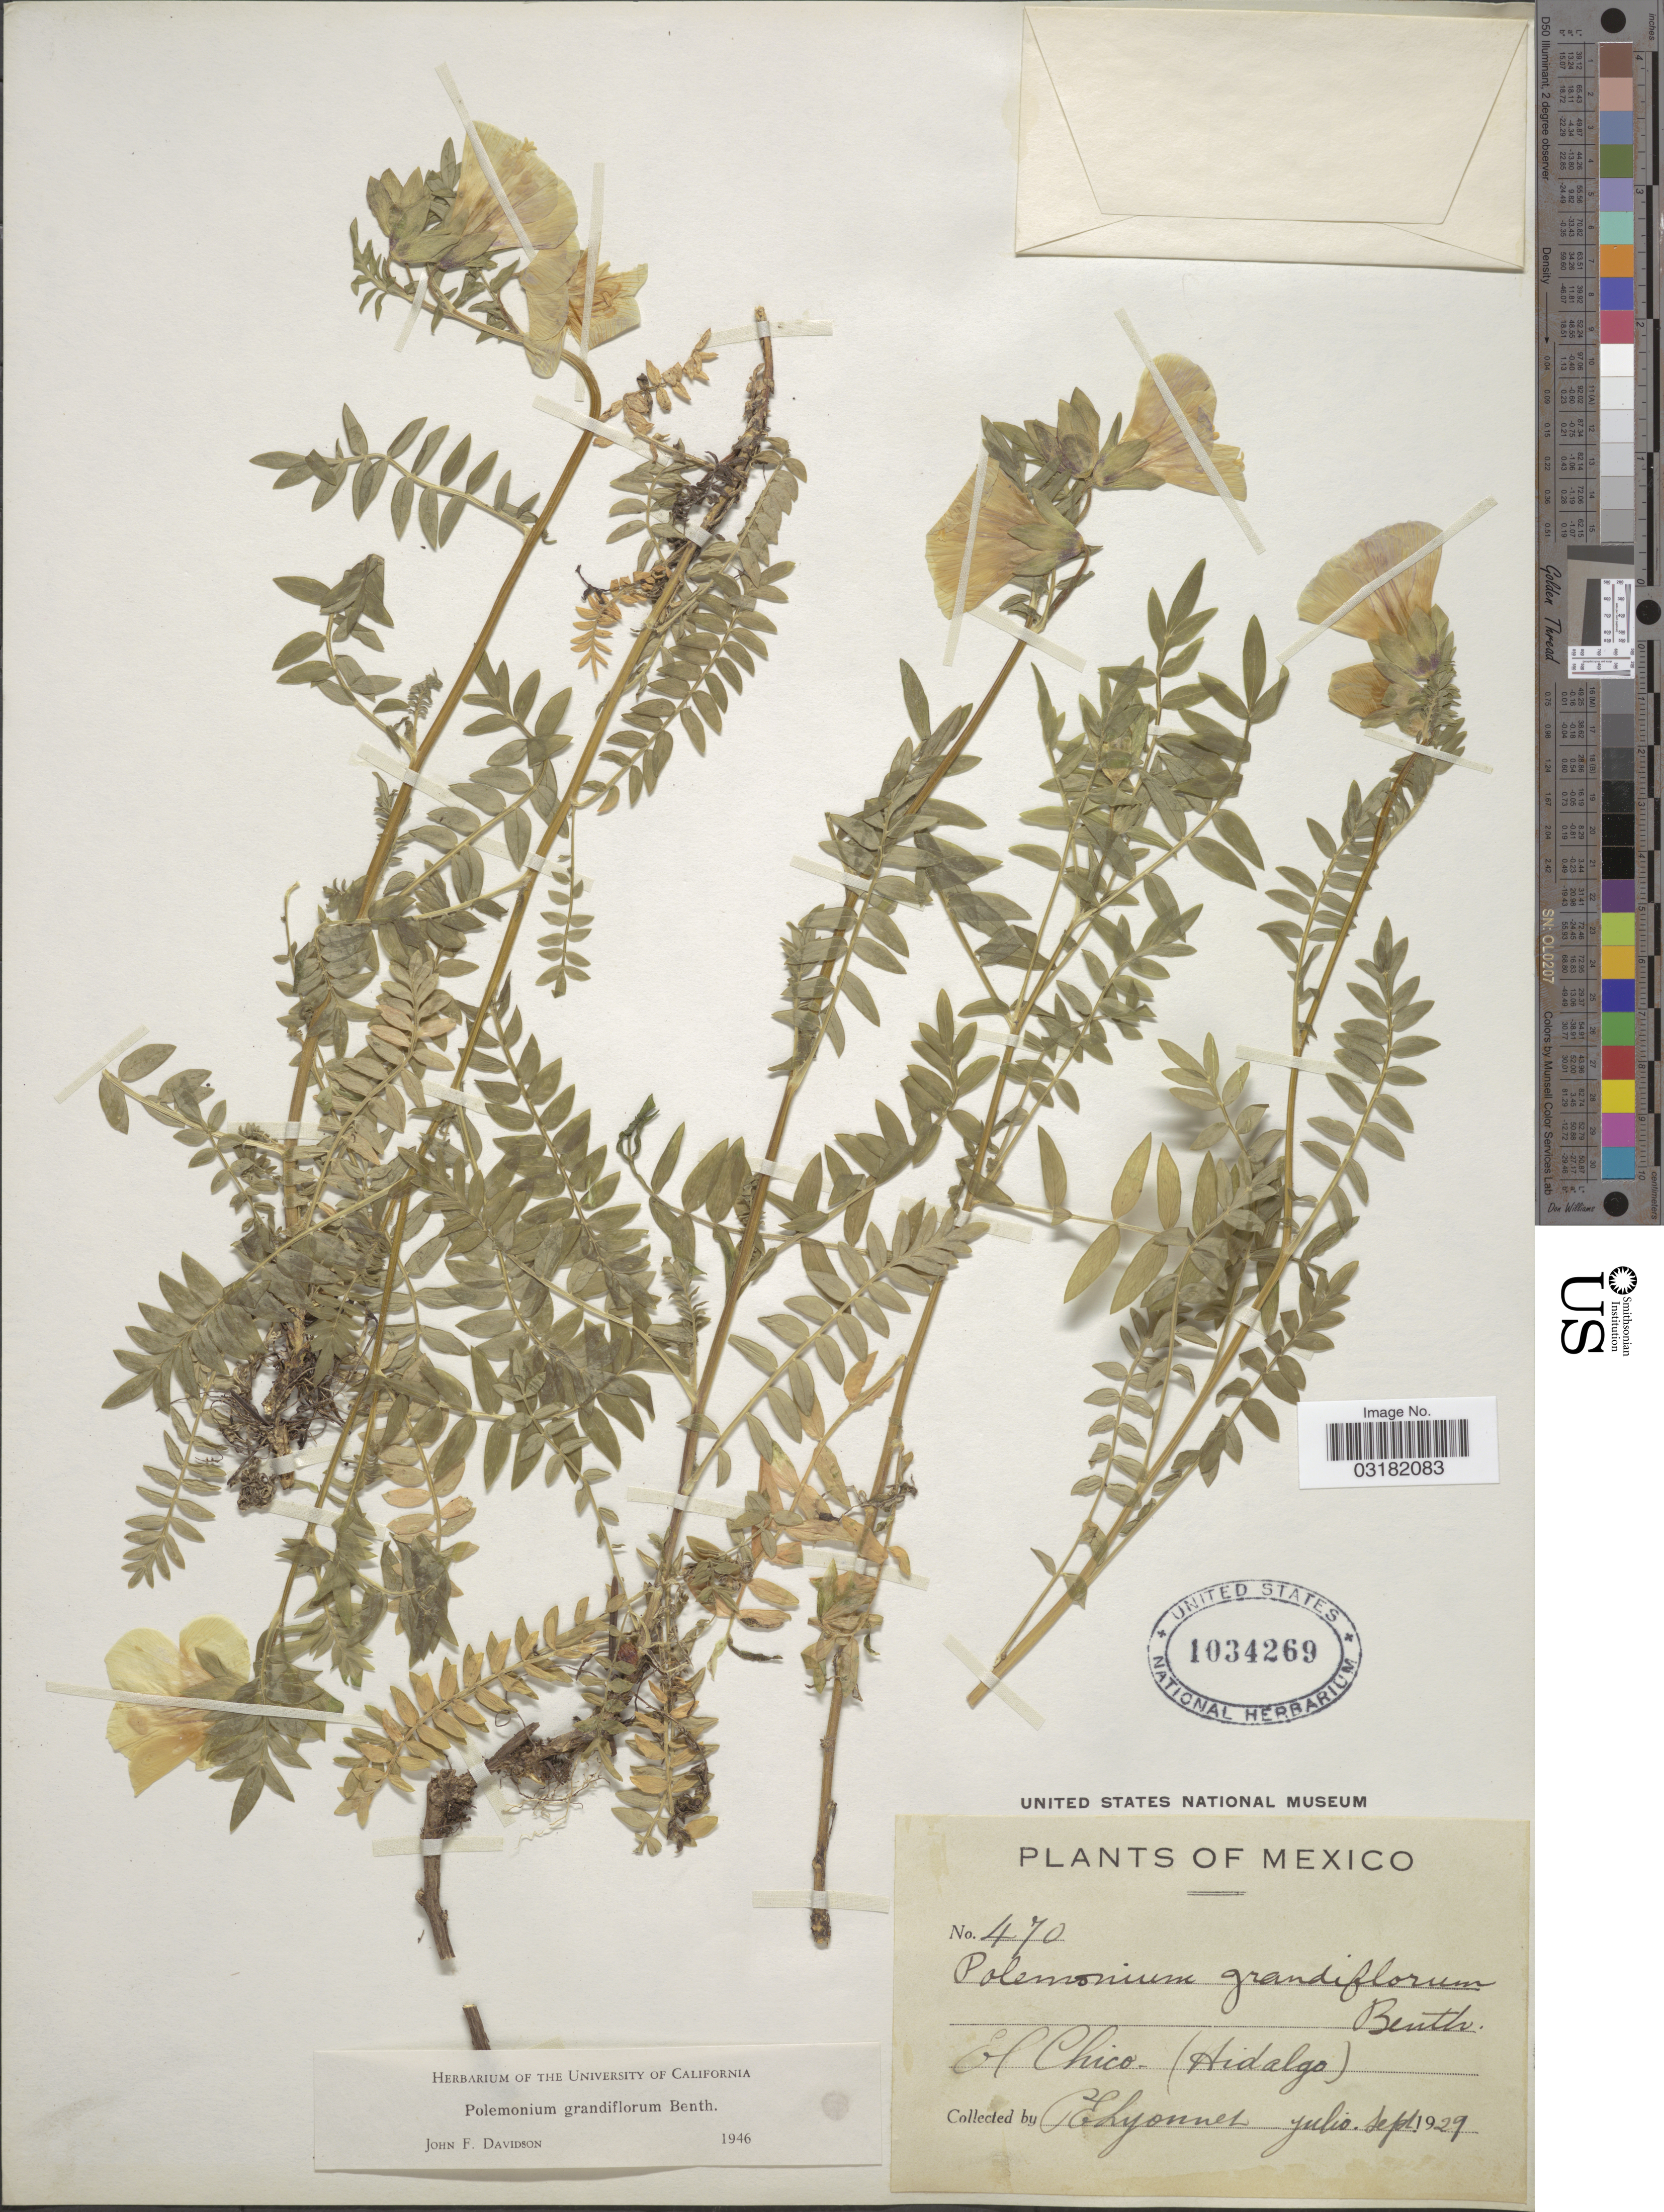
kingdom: Plantae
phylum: Tracheophyta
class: Magnoliopsida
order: Ericales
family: Polemoniaceae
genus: Polemonium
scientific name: Polemonium grandiflorum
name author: Benth.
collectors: P. Lyonnet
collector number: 470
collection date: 1929-07/1929-09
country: Mexico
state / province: Hidalgo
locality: El Chico.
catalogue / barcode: US 1034269